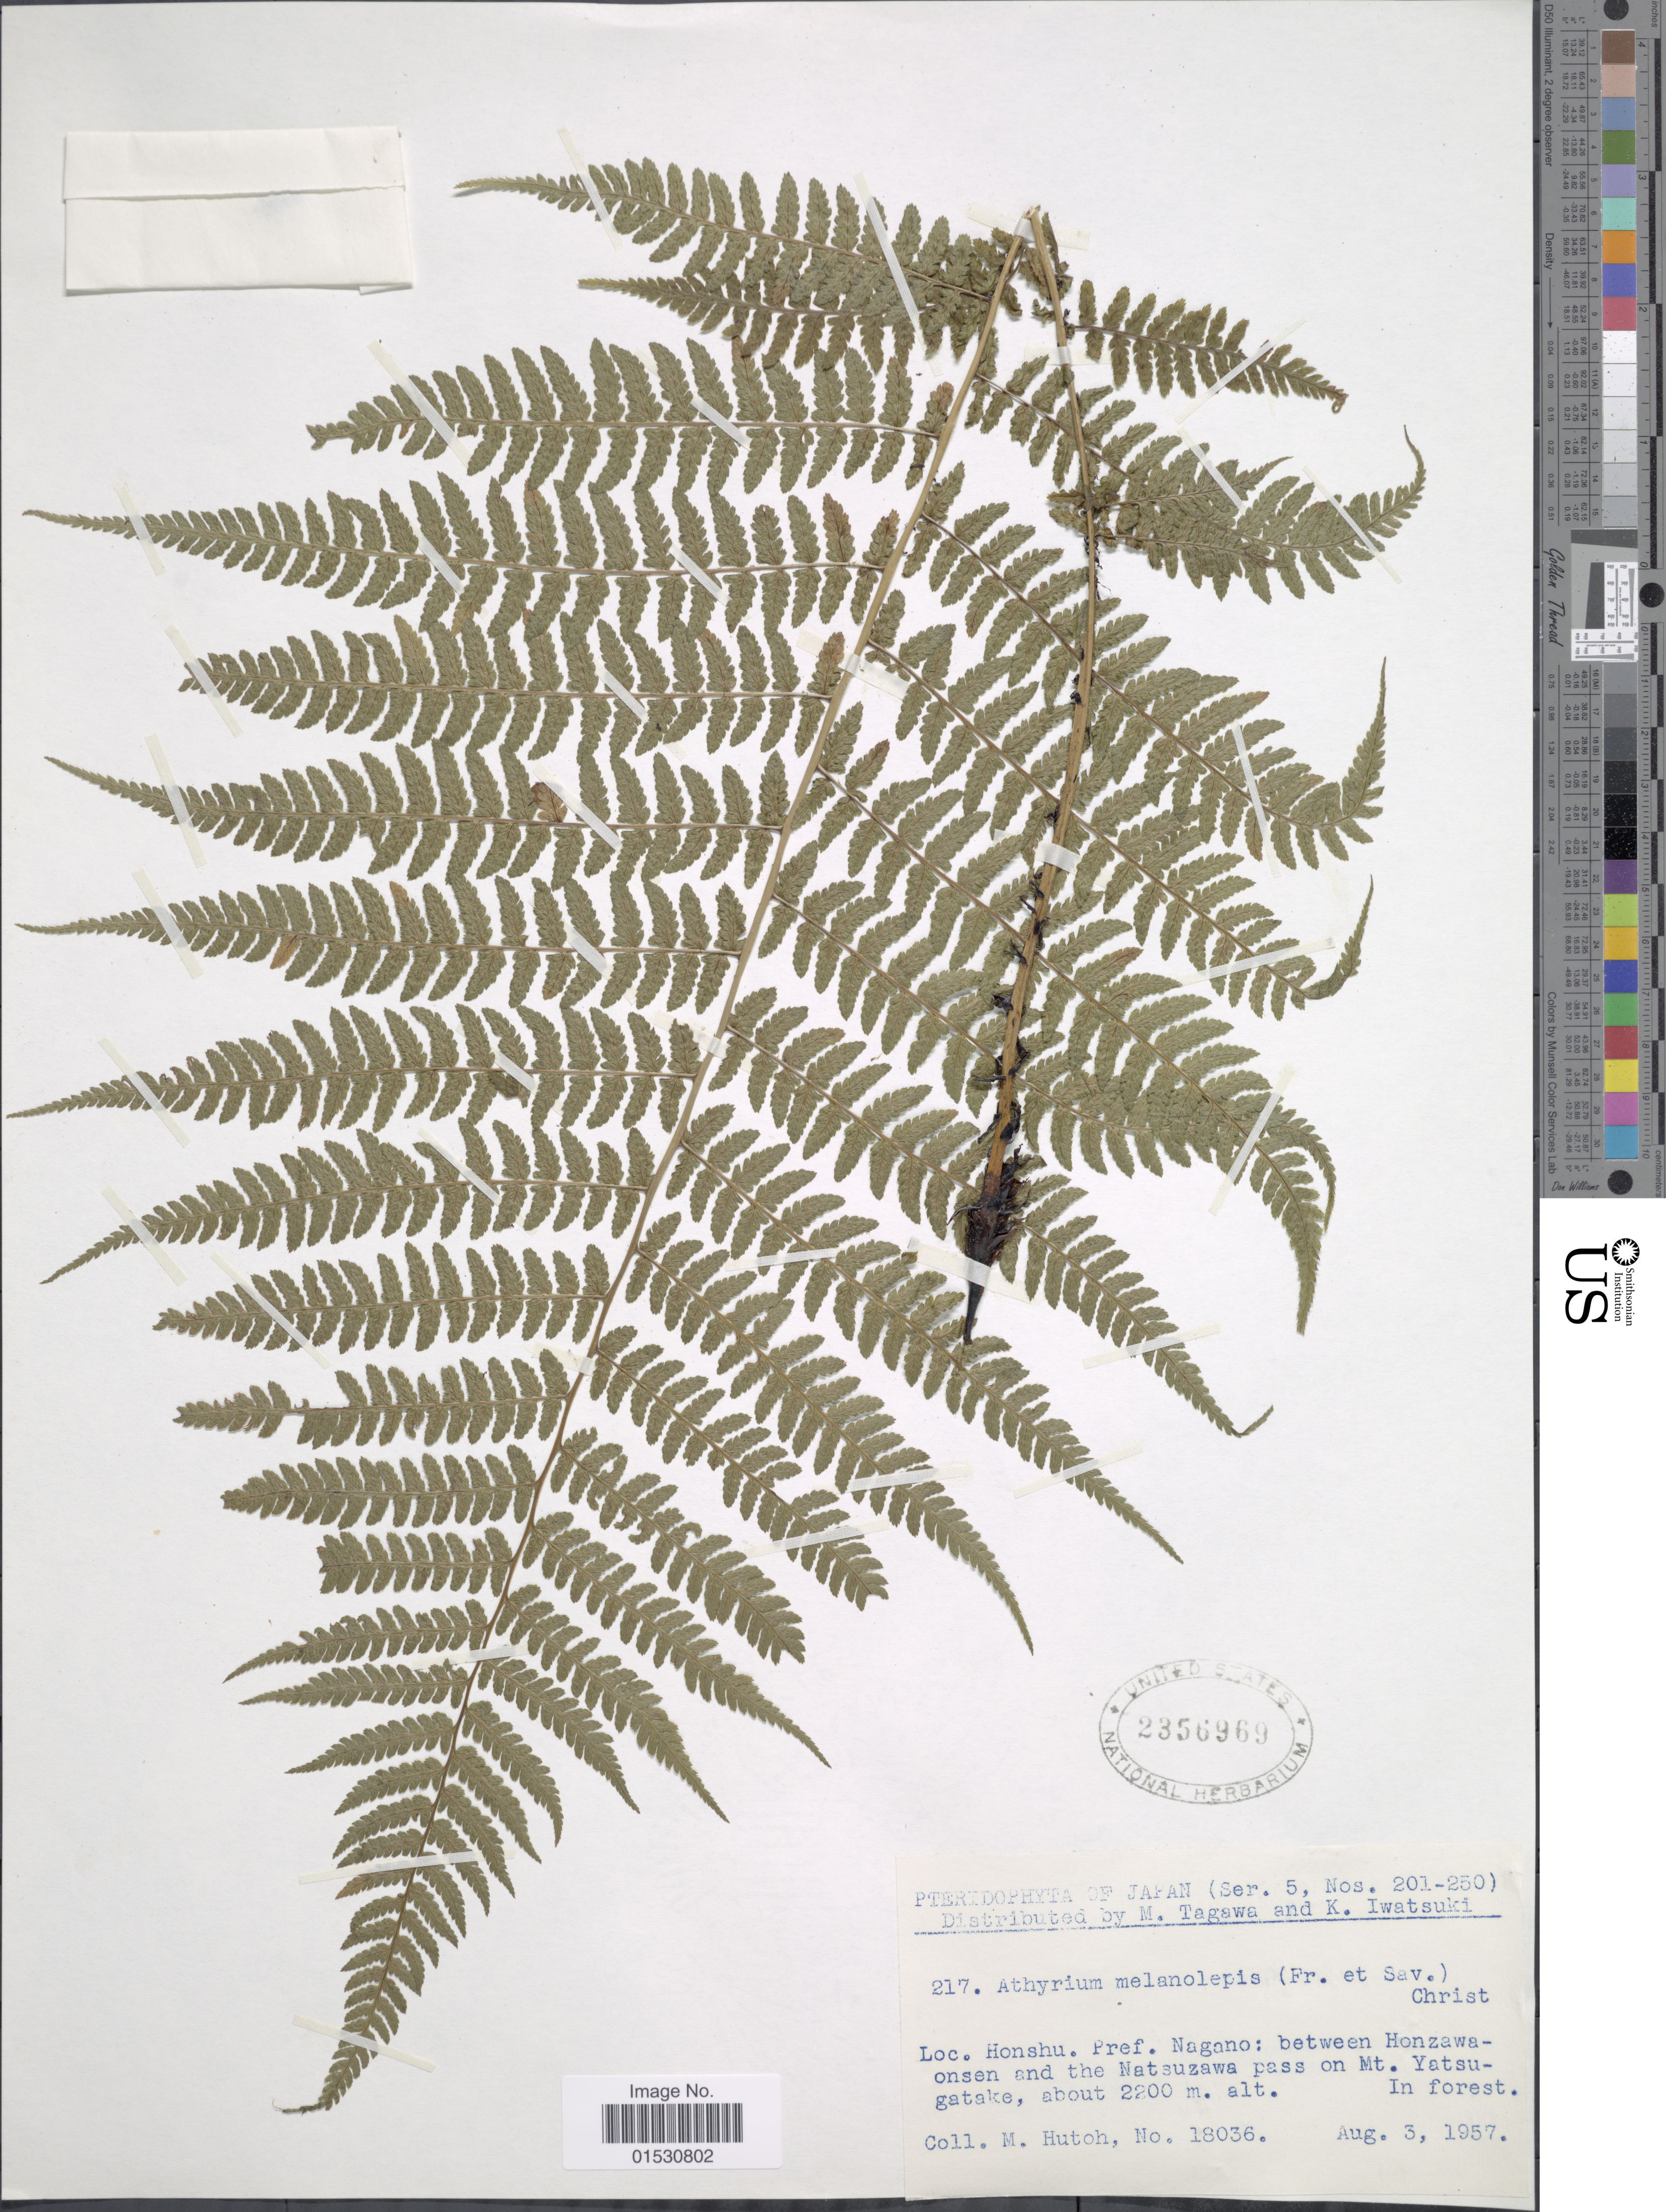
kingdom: Plantae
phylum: Tracheophyta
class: Polypodiopsida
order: Polypodiales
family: Athyriaceae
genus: Athyrium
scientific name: Athyrium melanolepis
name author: (Franch. & Sav.) Christ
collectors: M. Hutch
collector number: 18036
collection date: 1957-08-03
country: Japan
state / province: Nagano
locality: Honshu. Pref. Nagano: between Honzawaonsen and the Natsuzawa pass on Mt. Yatsugatake. in forest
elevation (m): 2200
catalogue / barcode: US 2356969